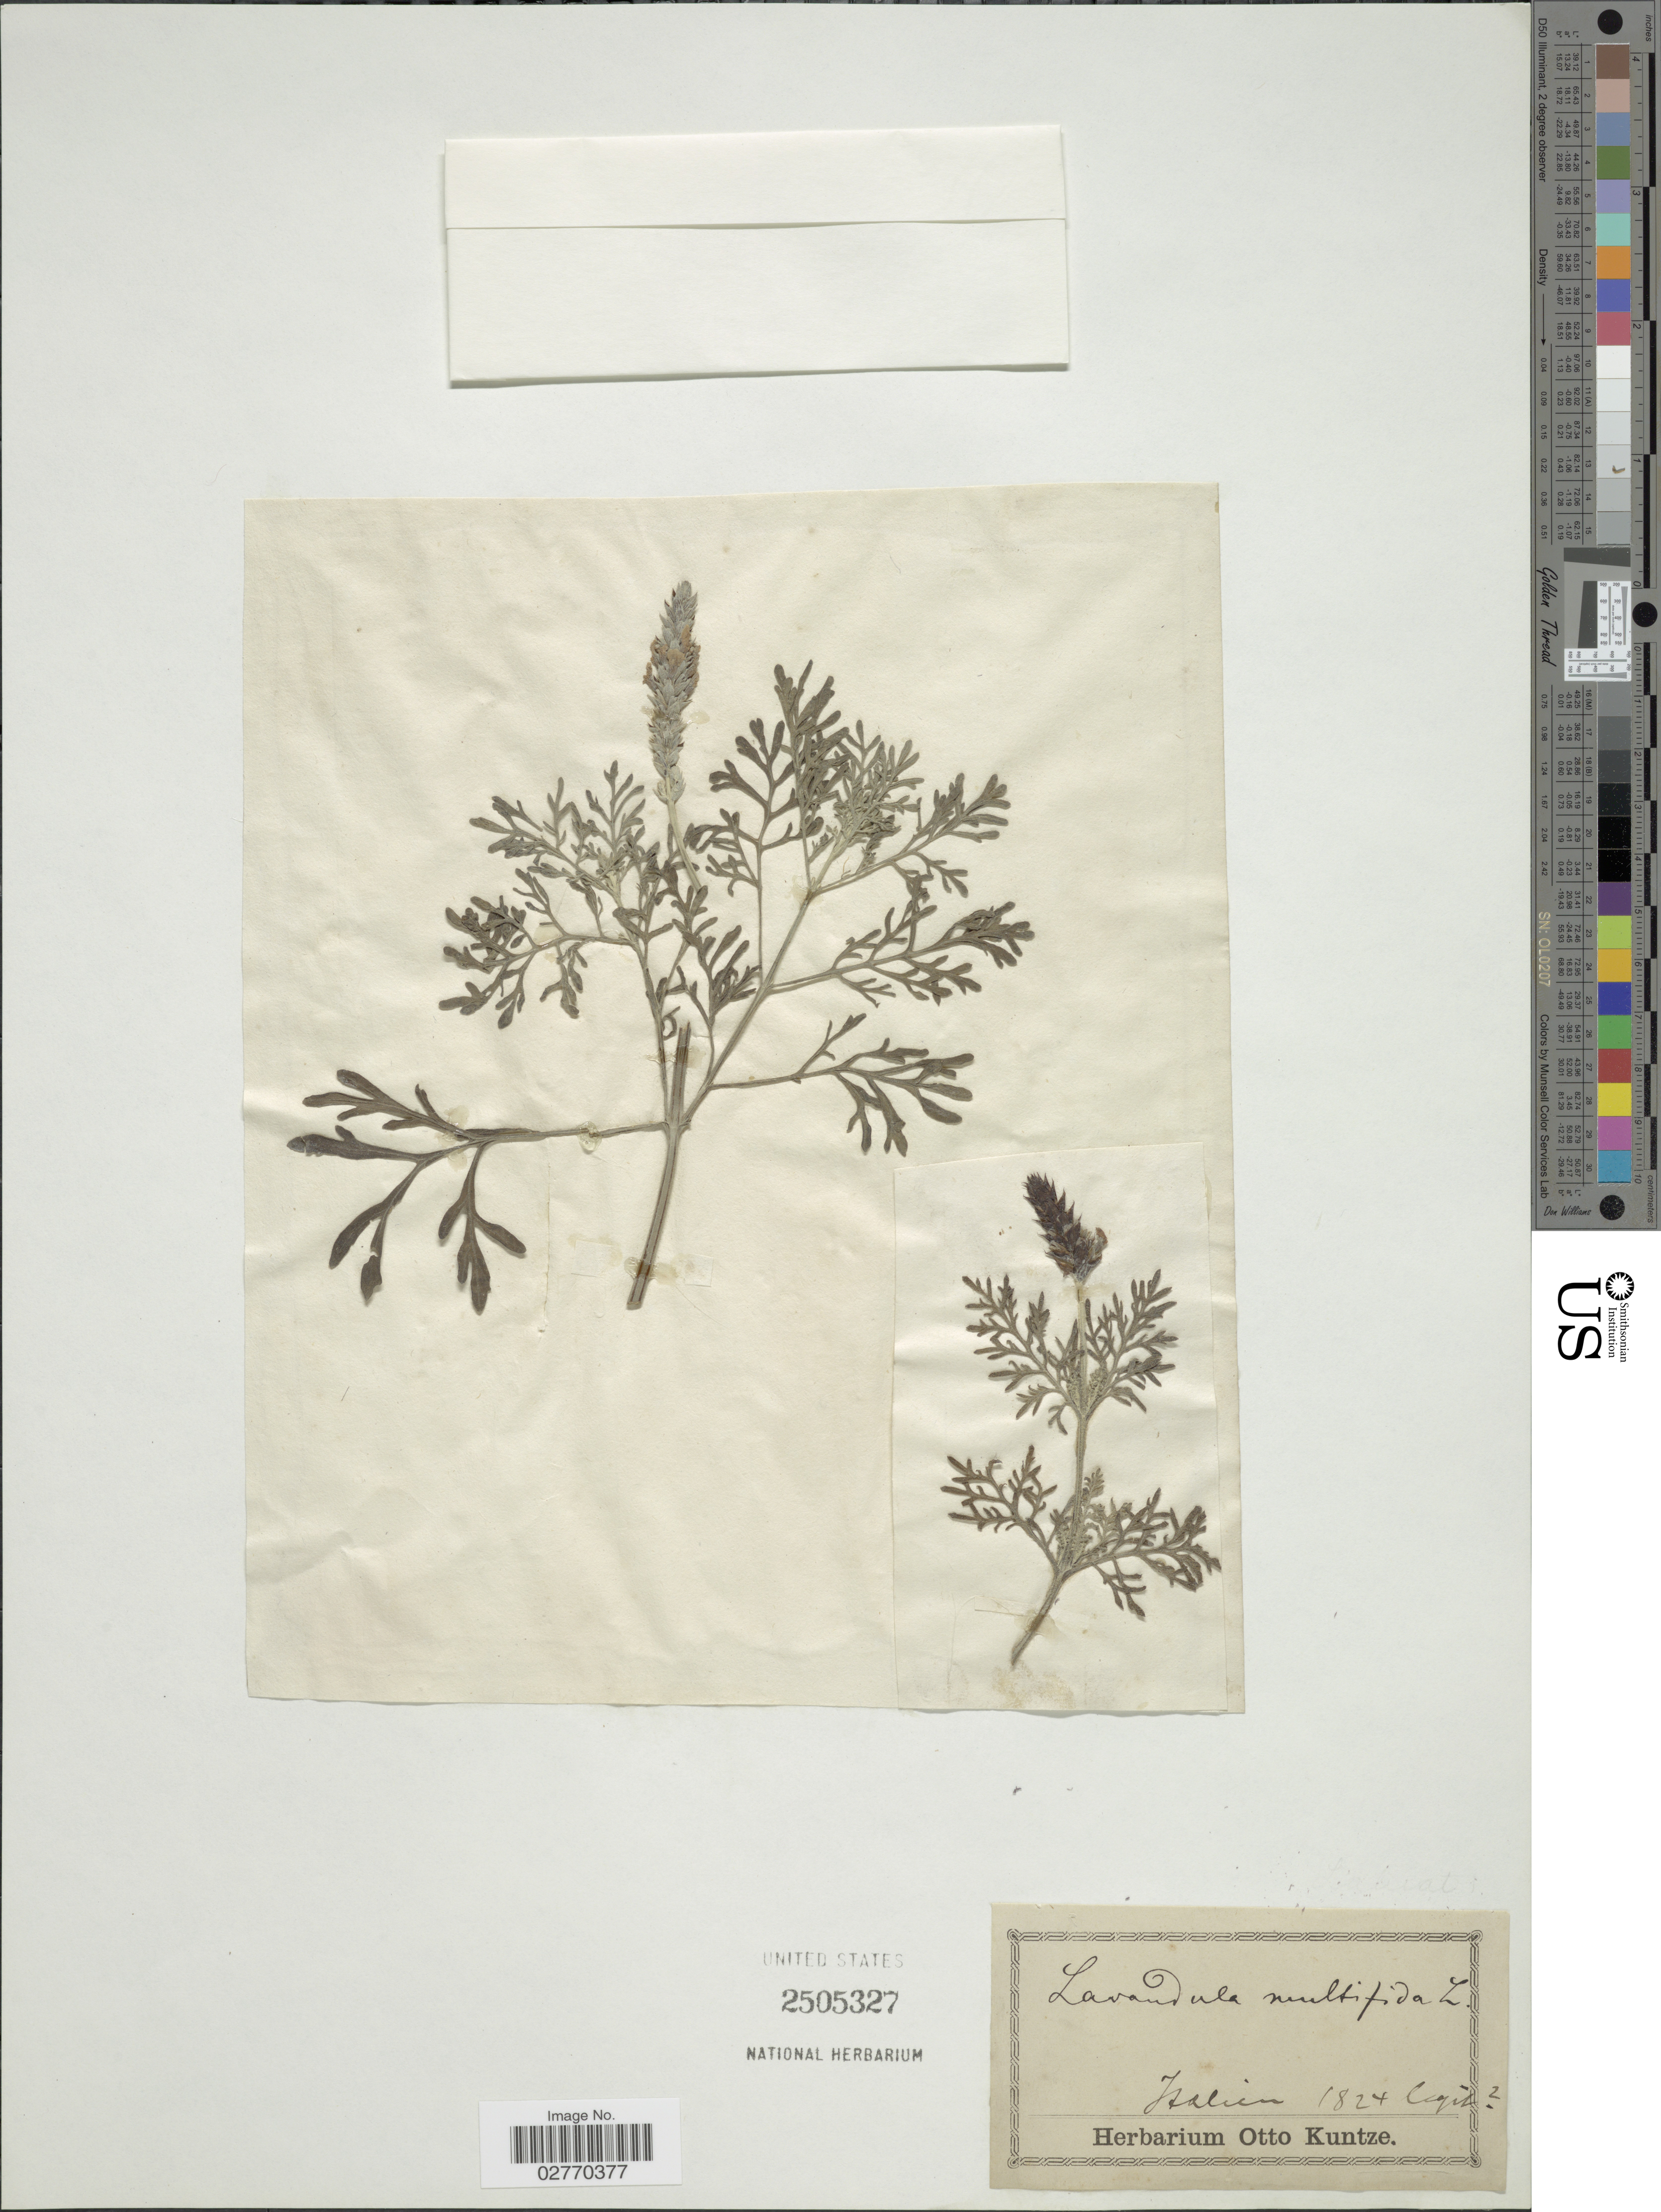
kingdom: Plantae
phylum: Tracheophyta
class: Magnoliopsida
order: Lamiales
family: Lamiaceae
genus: Lavandula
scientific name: Lavandula multifida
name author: L.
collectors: ex herb. Otto Kuntze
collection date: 1824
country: Italy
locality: Italien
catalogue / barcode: US 2505327